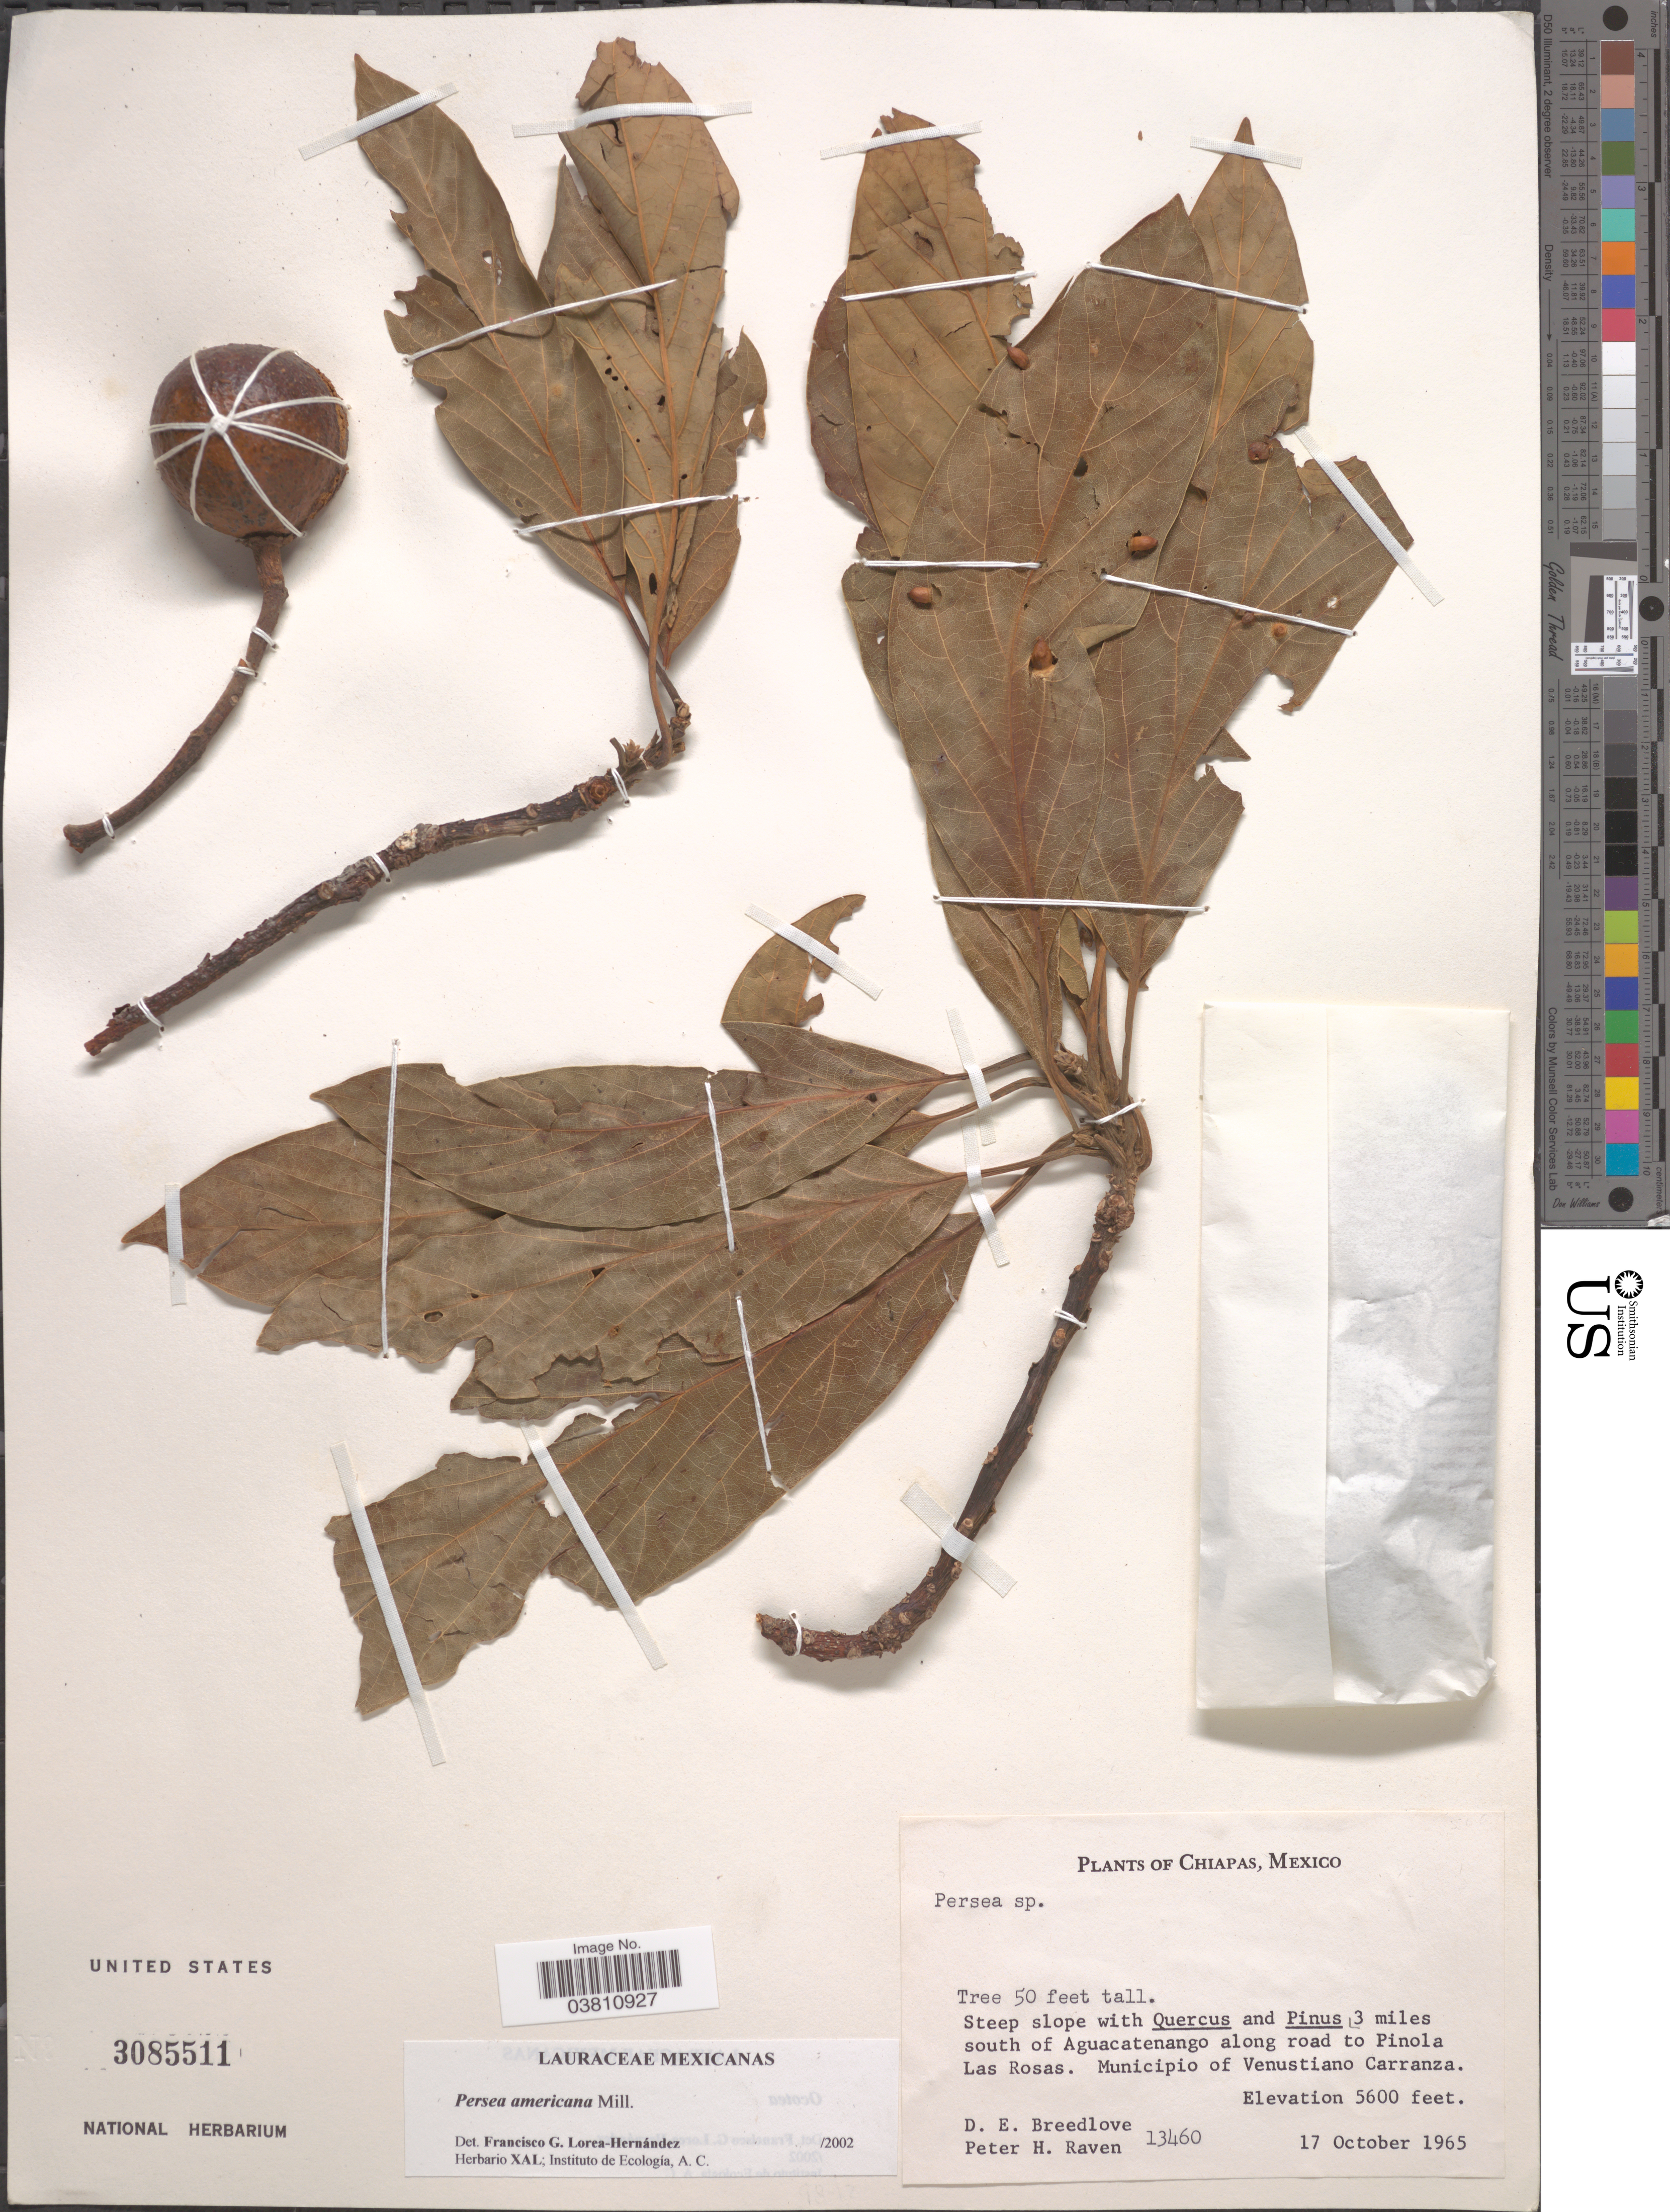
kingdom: Plantae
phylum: Tracheophyta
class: Magnoliopsida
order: Laurales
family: Lauraceae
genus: Persea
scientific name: Persea americana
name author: Mill.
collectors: D. E. Breedlove & P. Raven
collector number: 13460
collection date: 1965-10-17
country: Mexico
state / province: Chiapas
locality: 3 miles south of Aguacatenango along road to Pinola Las Rosas. Municipio of Venustiano Carranza.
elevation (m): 1707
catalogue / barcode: US 3085511